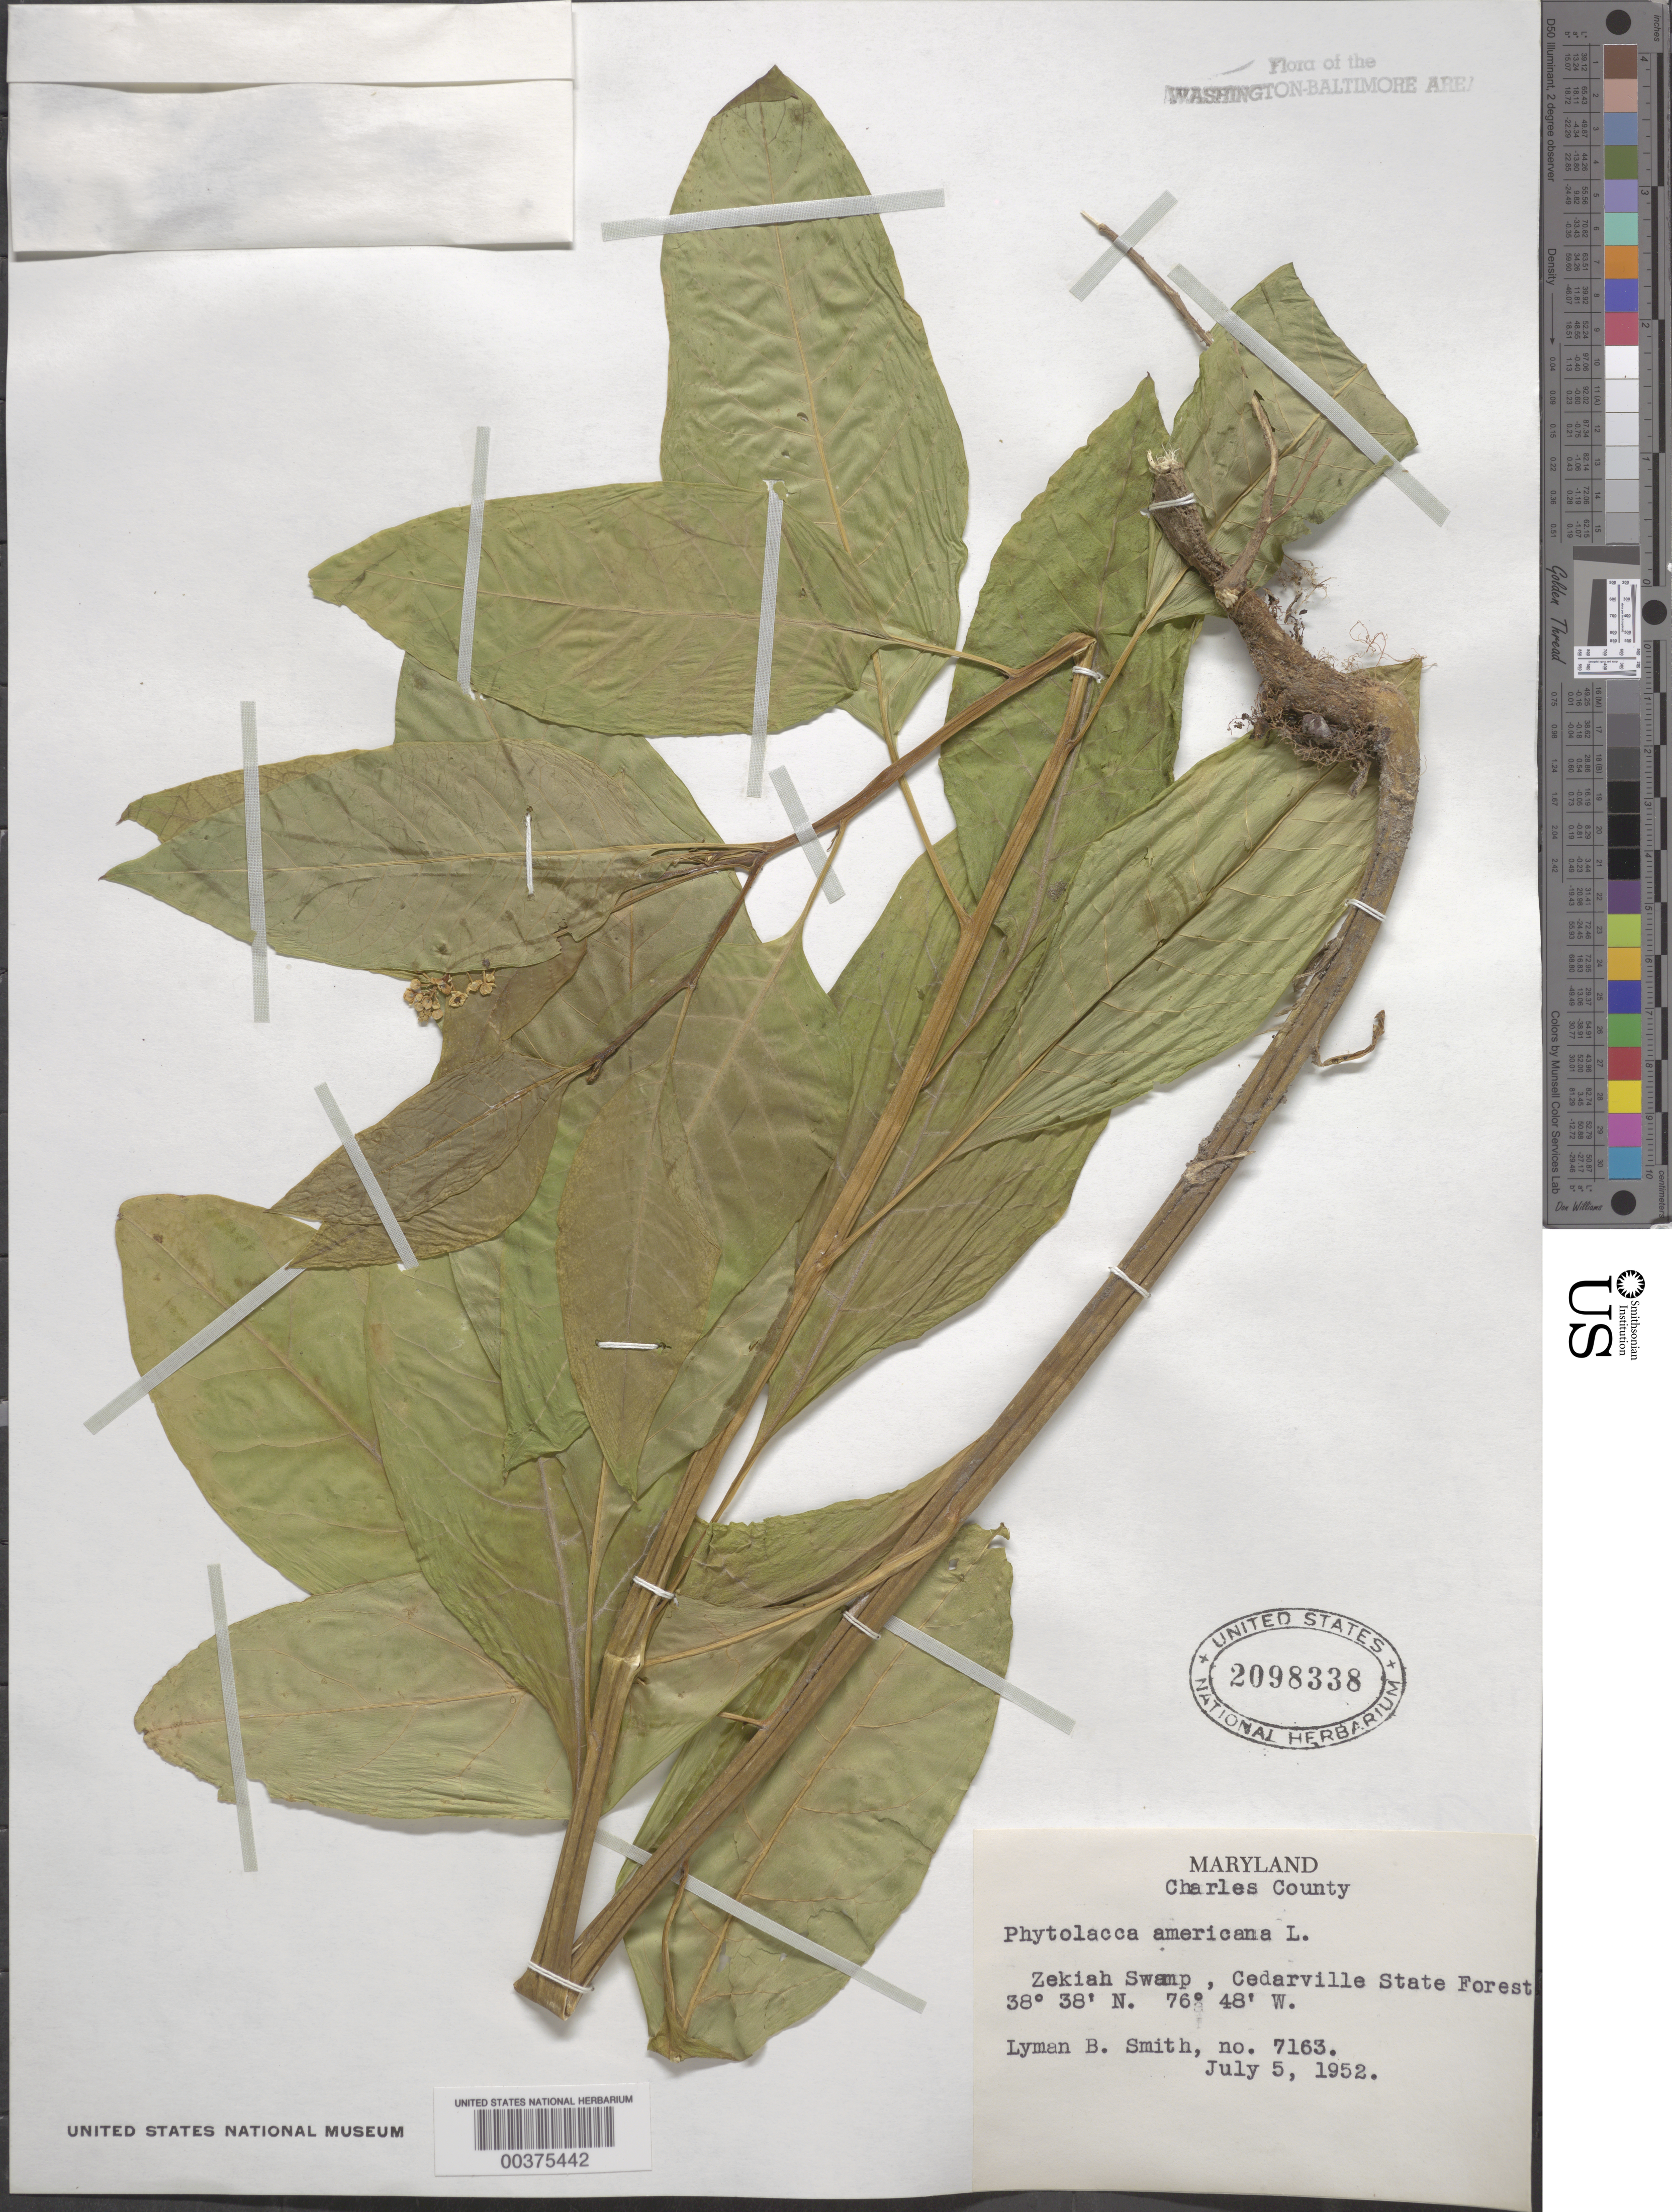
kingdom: Plantae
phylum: Tracheophyta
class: Magnoliopsida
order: Caryophyllales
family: Phytolaccaceae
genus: Phytolacca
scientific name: Phytolacca americana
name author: L.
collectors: L. Smith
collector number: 7163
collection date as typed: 05 Jul 1952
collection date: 1952-07-05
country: United States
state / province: Maryland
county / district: Charles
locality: Zekiah swamp, Cedarville State Forest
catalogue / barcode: US 2098338